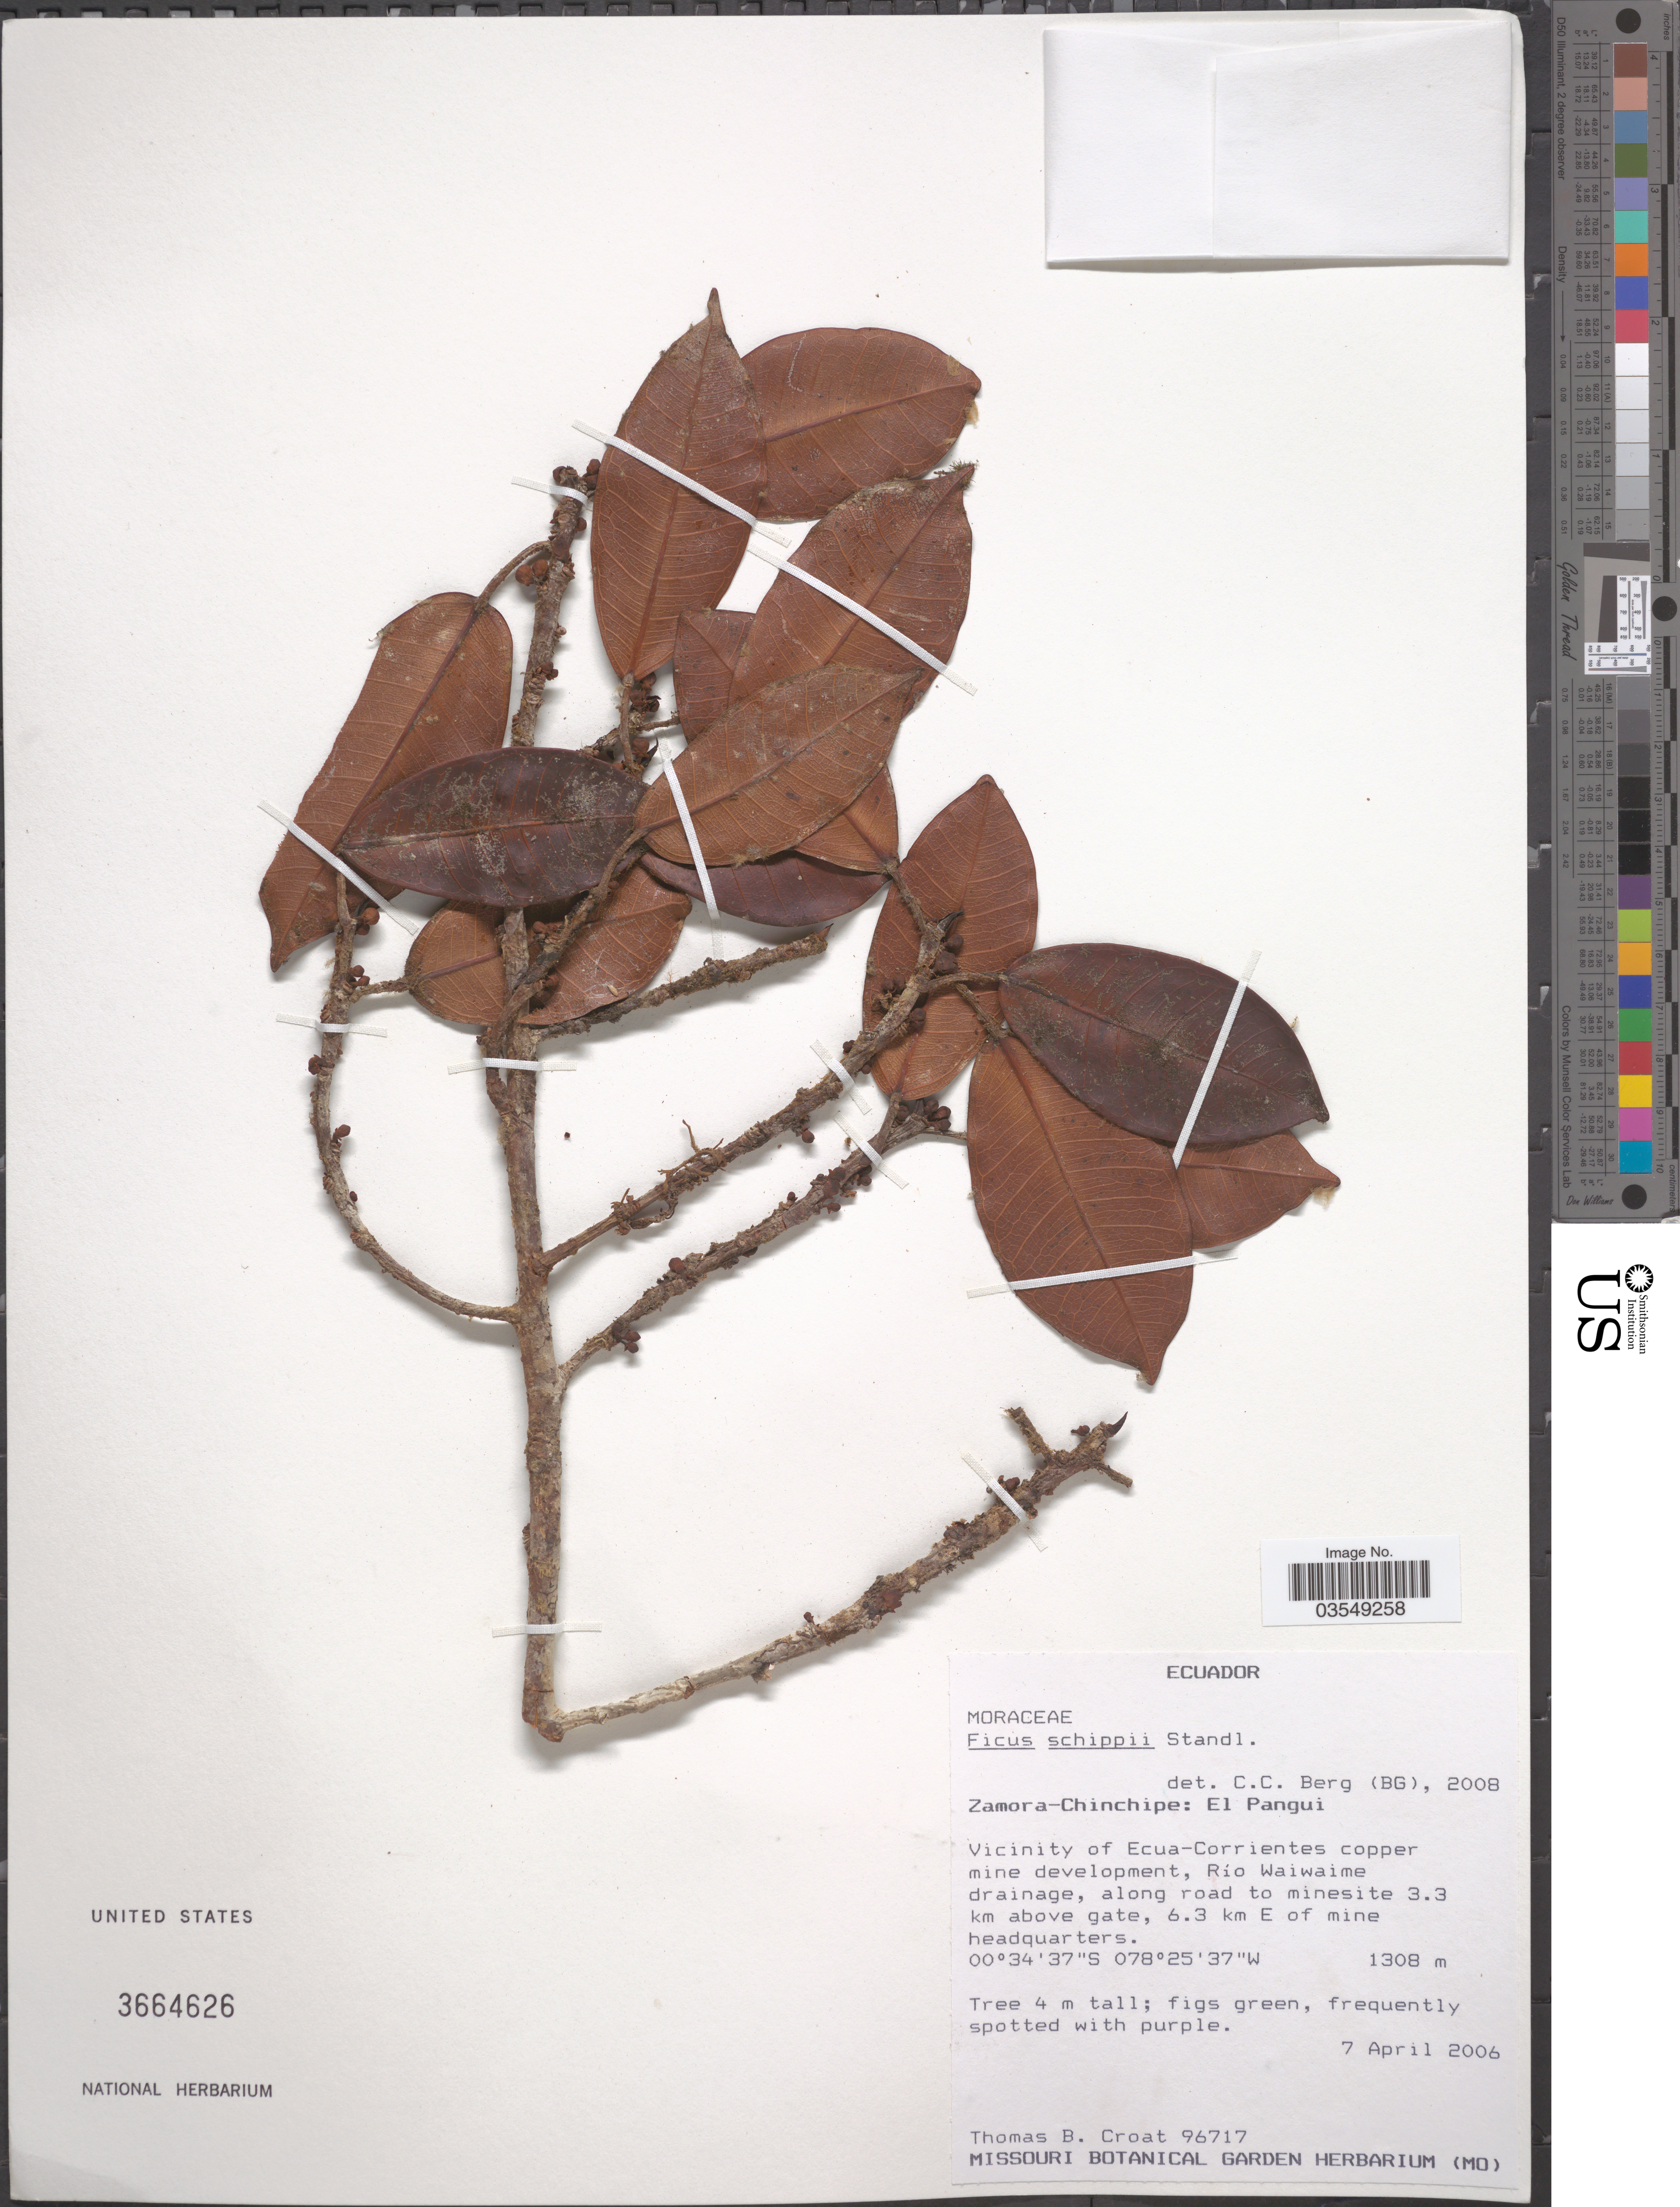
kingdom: Plantae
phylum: Tracheophyta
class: Magnoliopsida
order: Rosales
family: Moraceae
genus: Ficus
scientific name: Ficus schippii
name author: Standl.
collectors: T. B. Croat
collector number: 96717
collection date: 2006-04-07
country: Ecuador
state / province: Zamora-Chinchipe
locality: El Pangui. Vicinity of Ecua-Corrientes copper mine development, Río Waiwaime drainage, along road to minesite 3.3 km above gate, 6.3 km E of mine headquarters.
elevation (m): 1308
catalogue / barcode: US 3664626